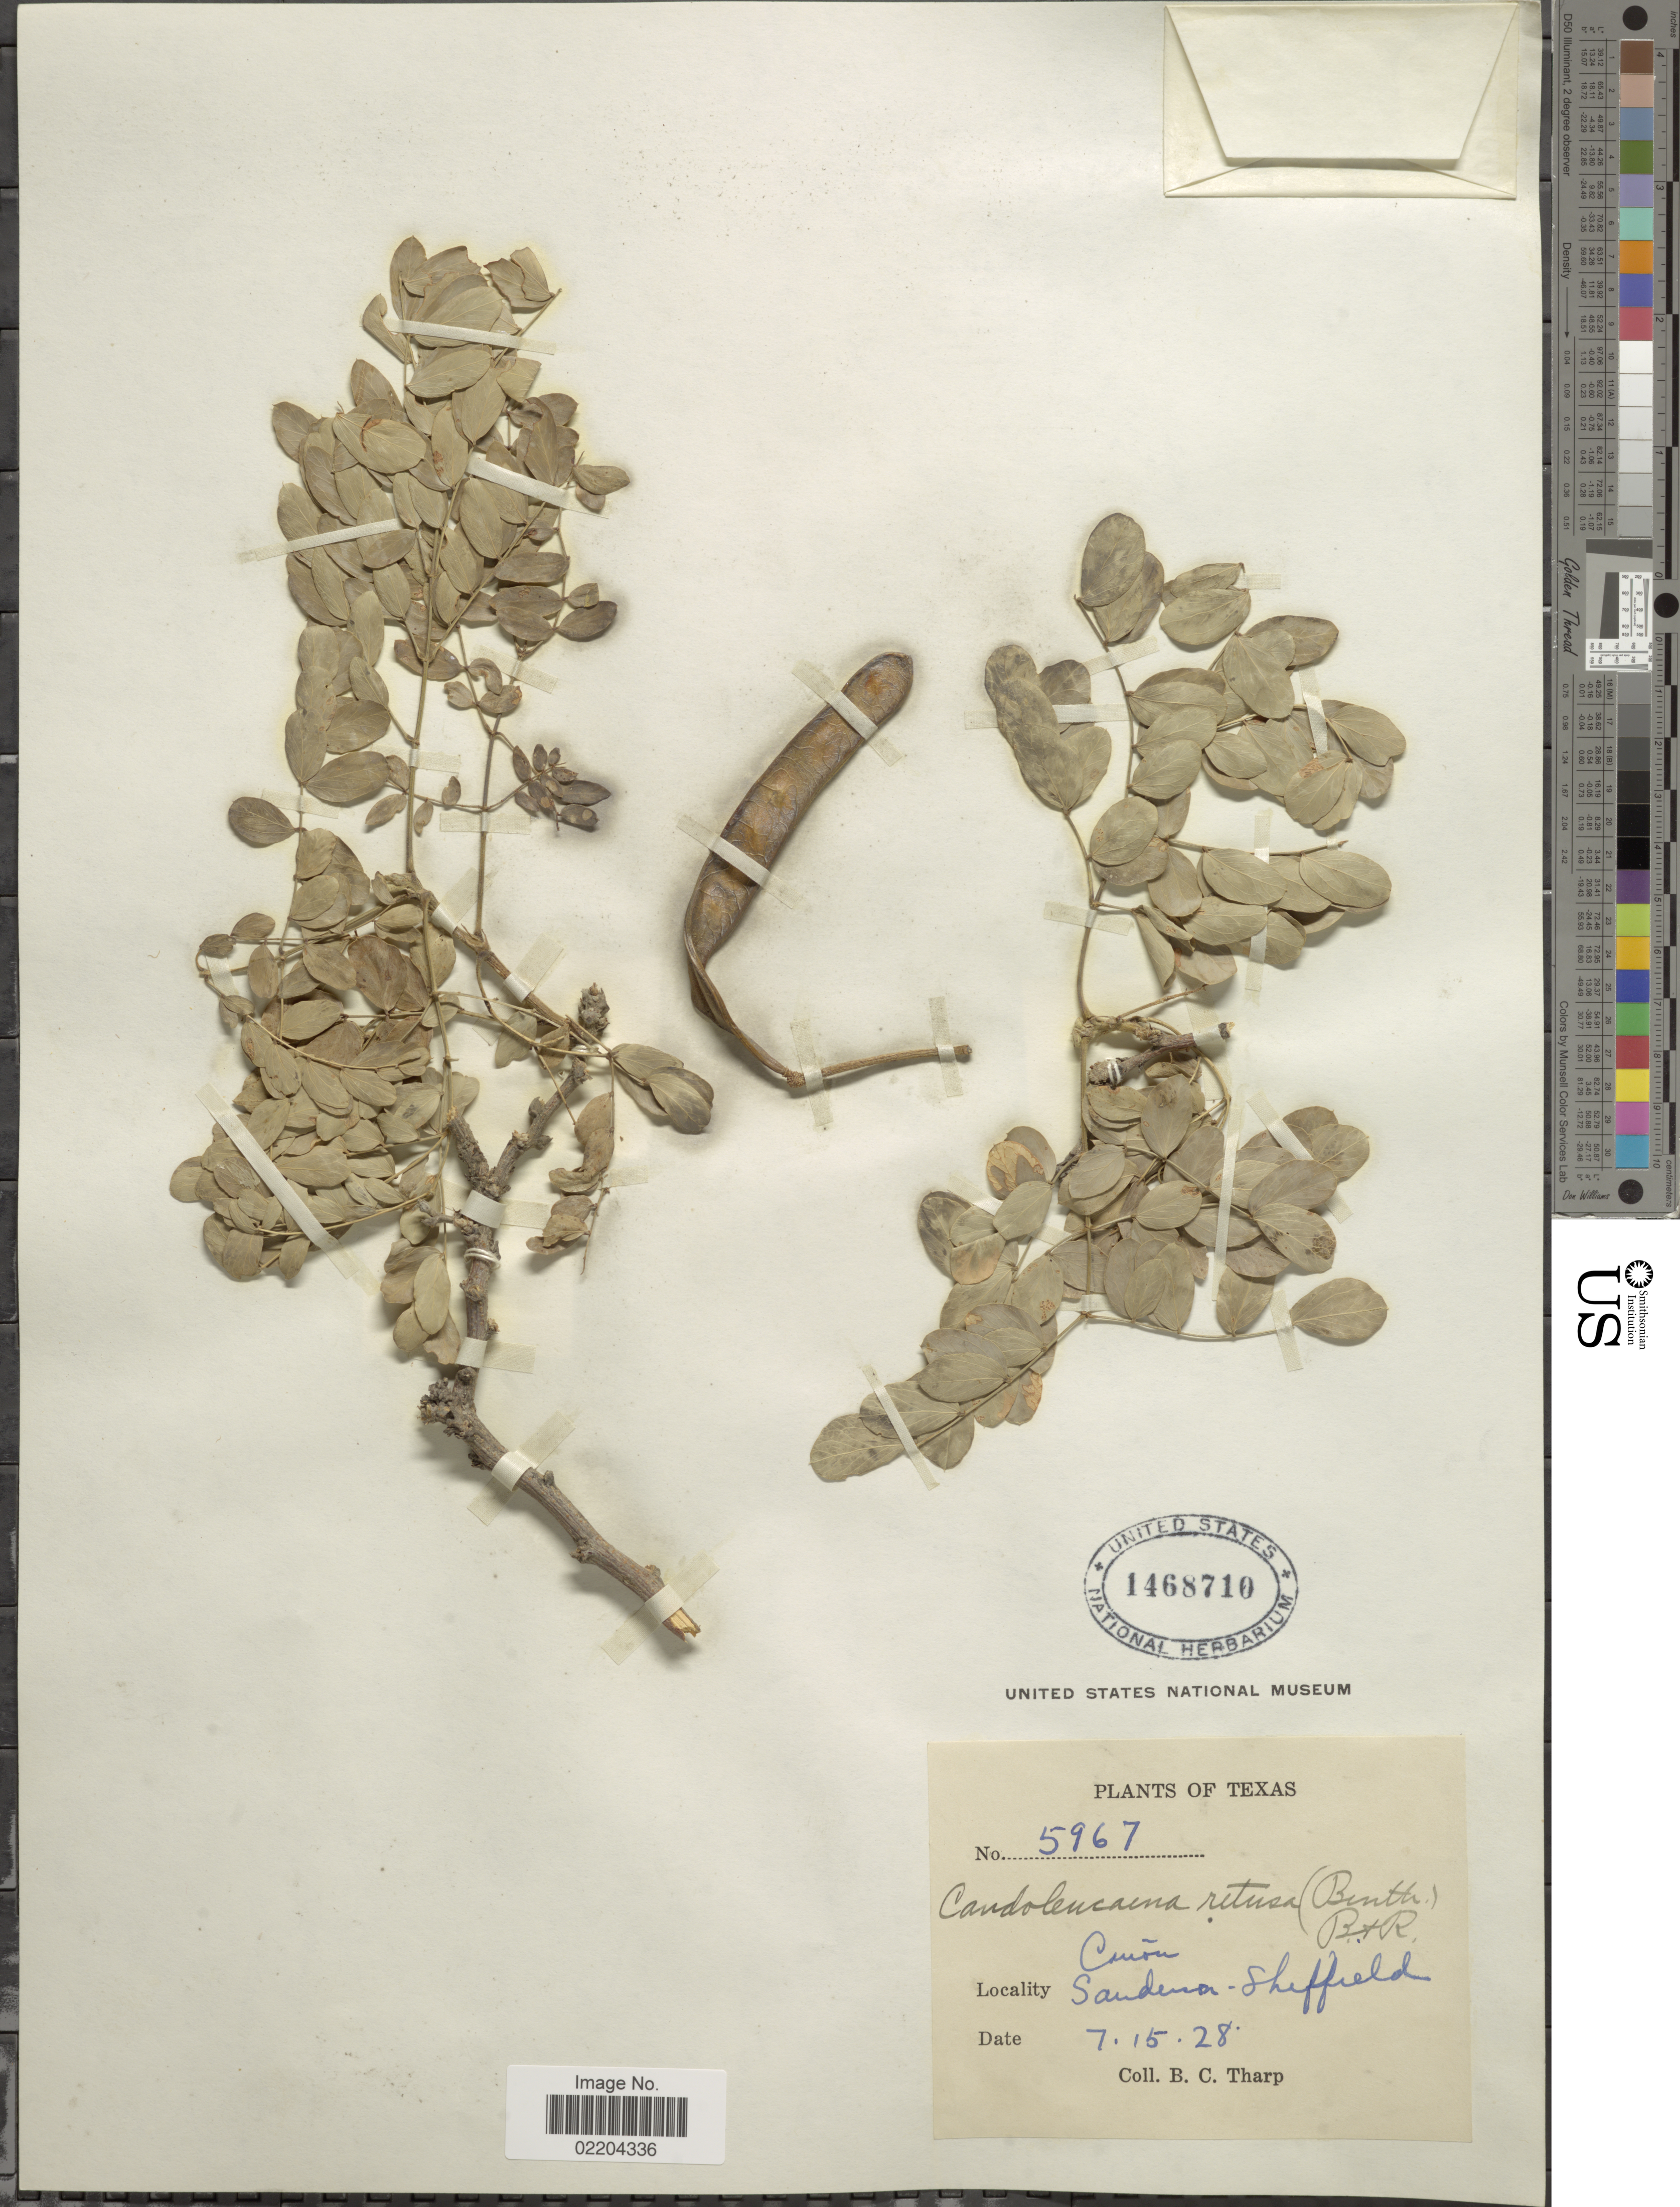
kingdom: Plantae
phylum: Tracheophyta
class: Magnoliopsida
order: Fabales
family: Fabaceae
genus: Leucaena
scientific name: Leucaena retusa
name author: Benth. in A. Gray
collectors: B. C. Tharp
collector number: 5967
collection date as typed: Transcribed d/m/y: 15/7/28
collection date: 1928-07-15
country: United States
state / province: Texas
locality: Canon, Sanderson-Sheffield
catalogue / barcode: US 1468710